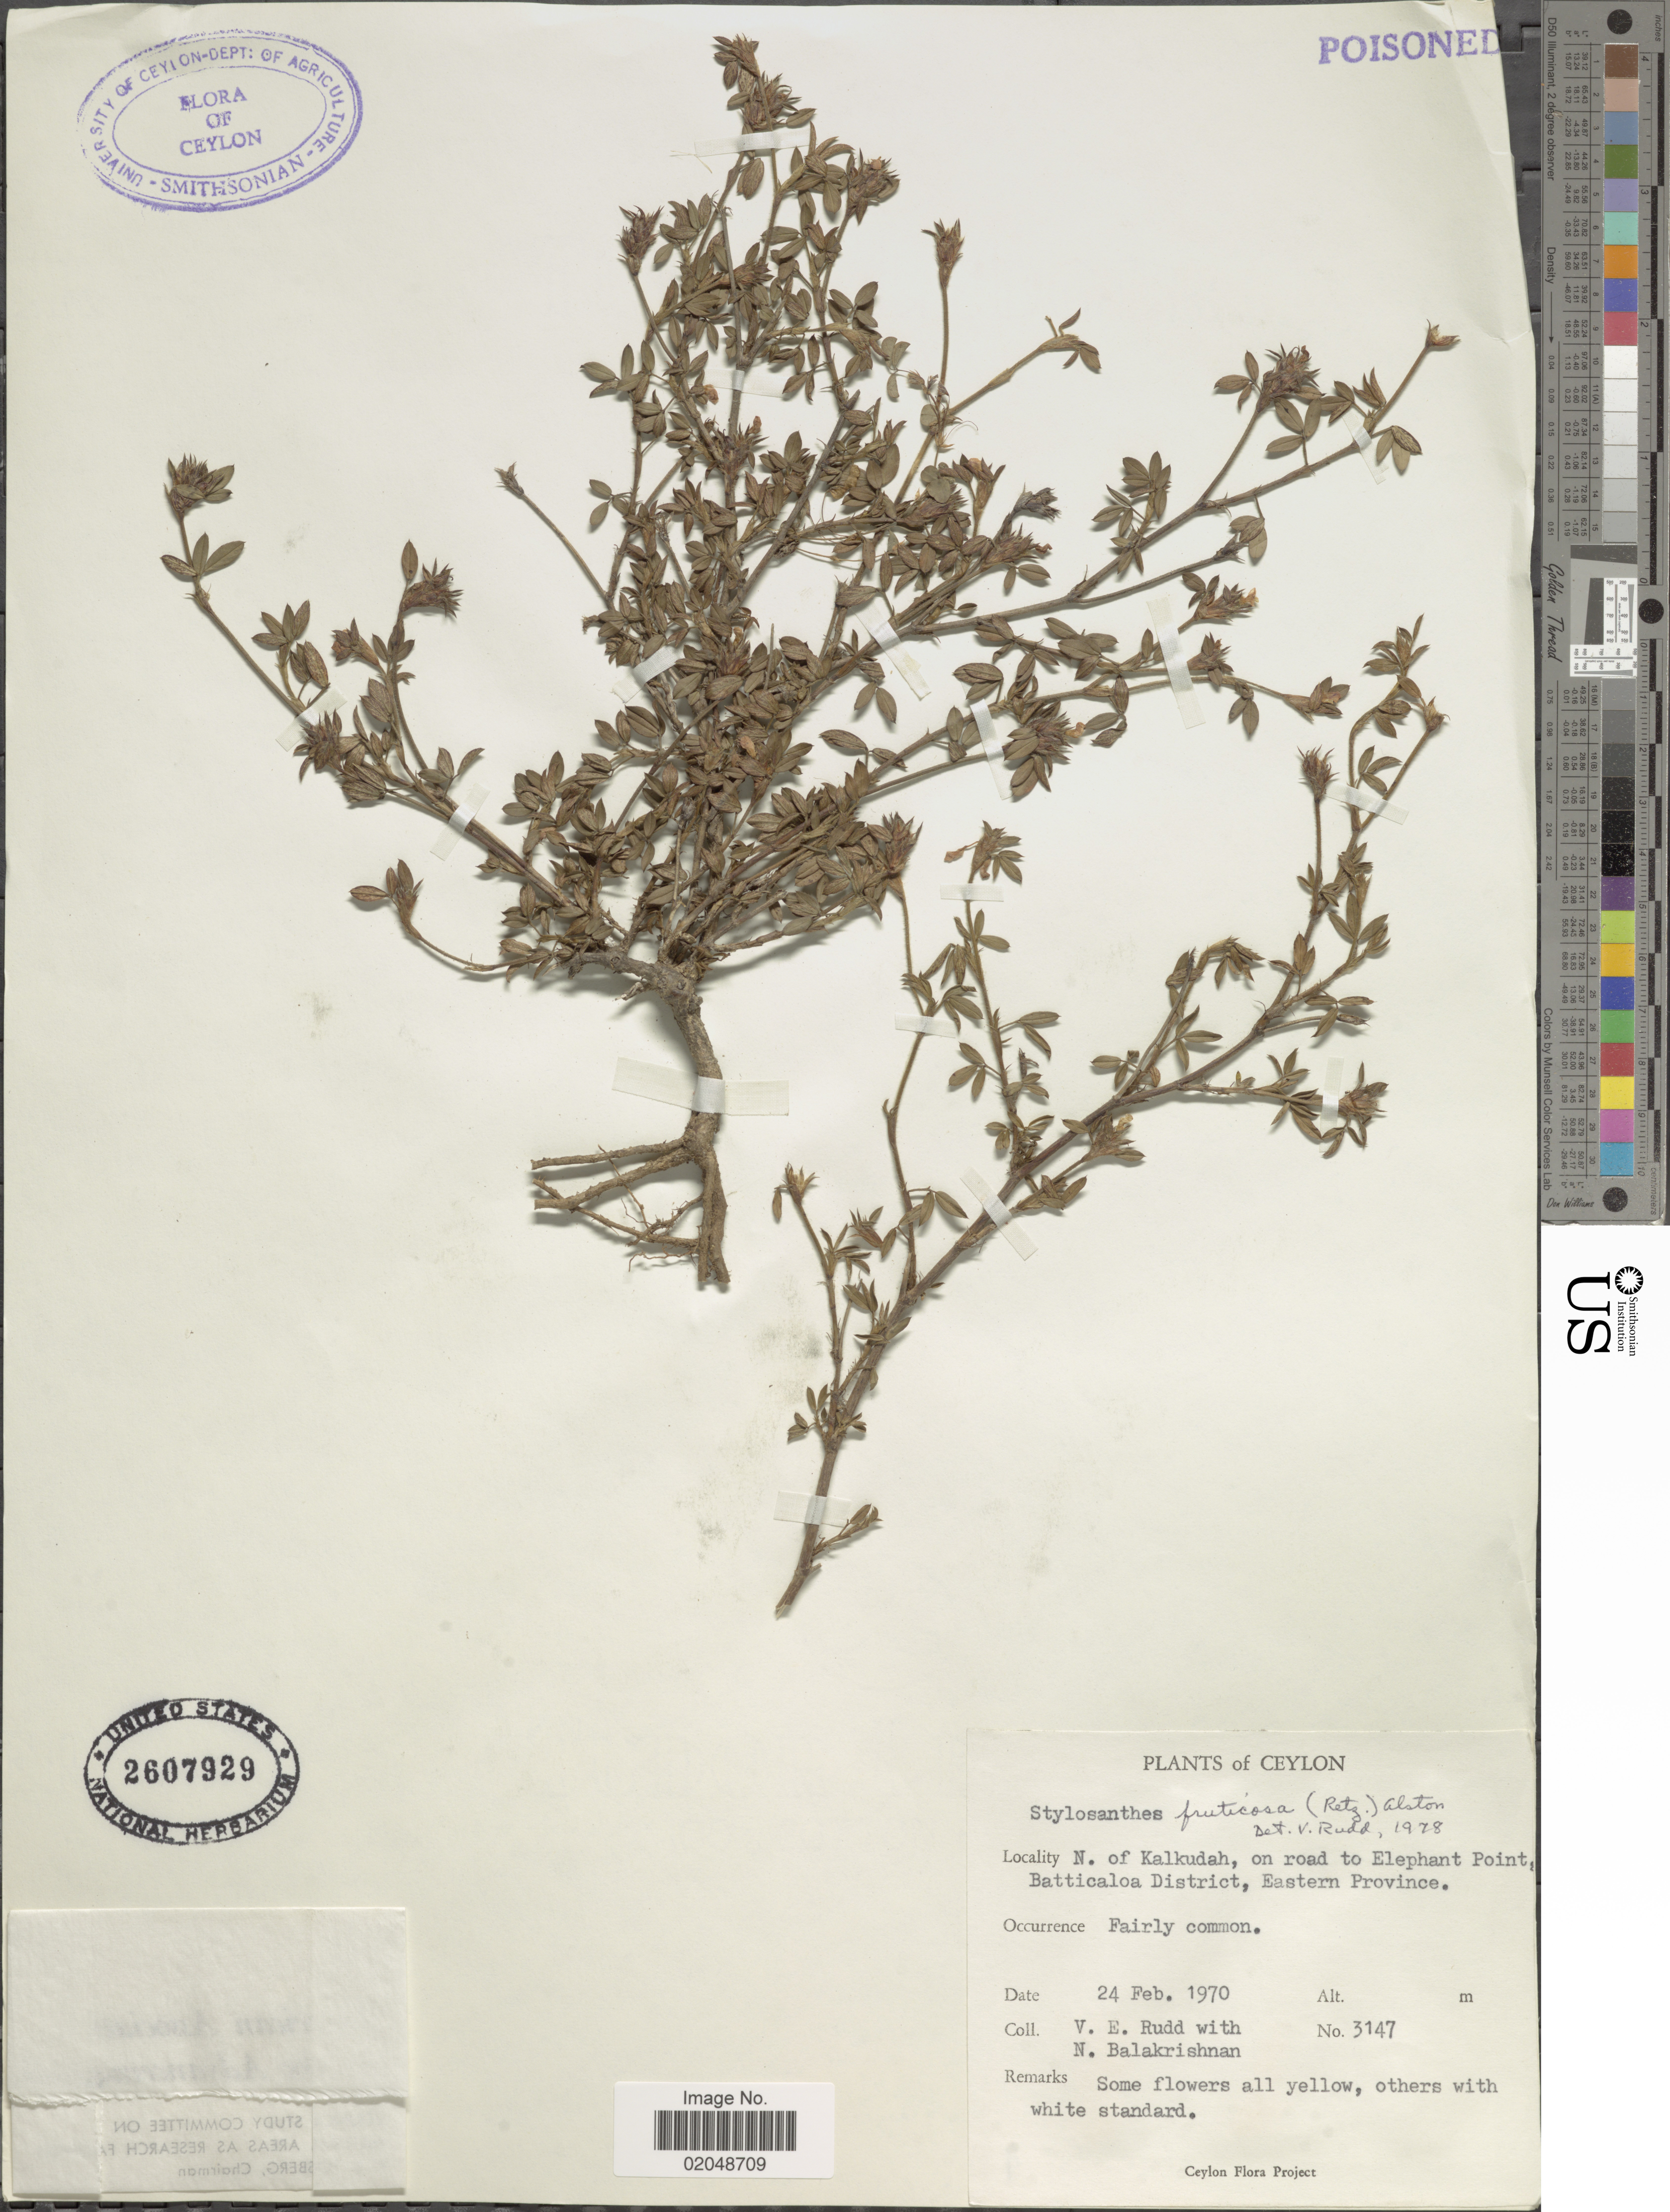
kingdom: Plantae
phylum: Tracheophyta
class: Magnoliopsida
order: Fabales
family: Fabaceae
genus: Stylosanthes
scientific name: Stylosanthes fruticosa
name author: (Retz.) Alston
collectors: V. E. Rudd & N. Balakrishnan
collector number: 3147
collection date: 1970-02-24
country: Sri Lanka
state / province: Eastern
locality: Ceylon, N. of Kalkudah, on road to Elephant Point, Batticaloa District, Eastern Province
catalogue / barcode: US 2607929